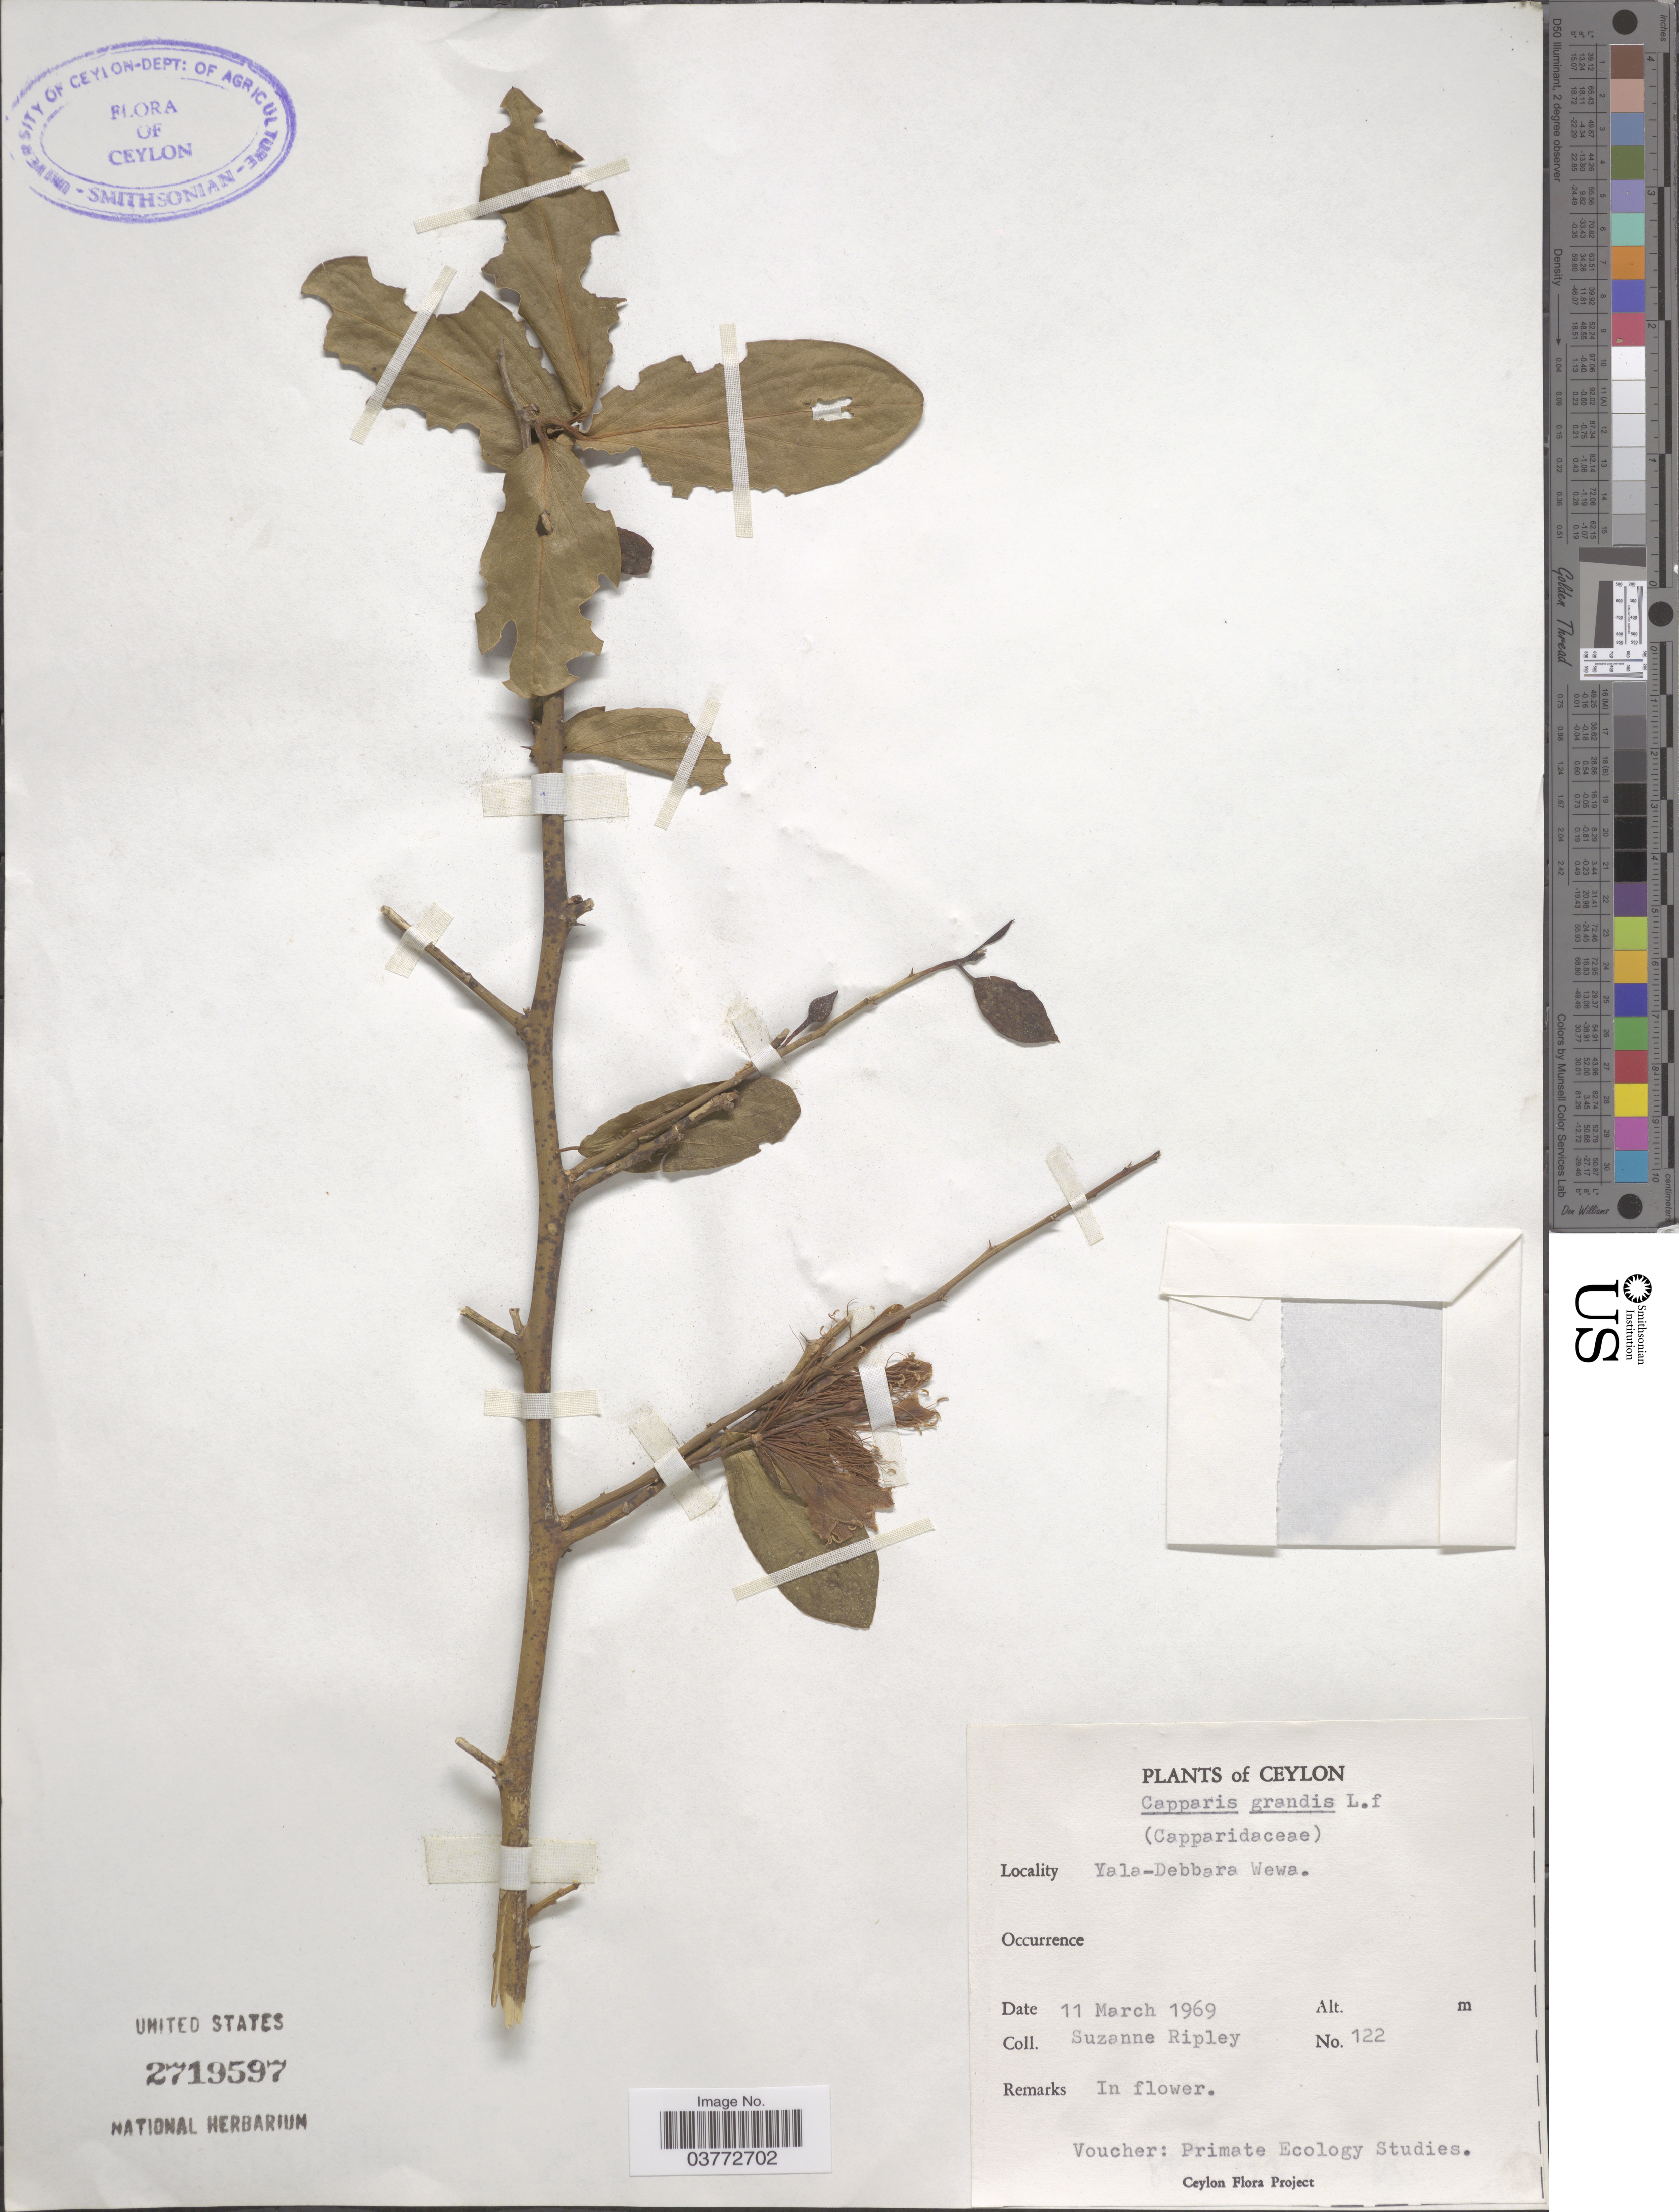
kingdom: Plantae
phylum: Tracheophyta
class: Magnoliopsida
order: Brassicales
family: Capparaceae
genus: Capparis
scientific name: Capparis grandis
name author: L. f.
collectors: S. Ripley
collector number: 122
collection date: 1969-03-11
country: Sri Lanka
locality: Ceylon. Yala-Debbara Wewa.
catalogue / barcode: US 2719597